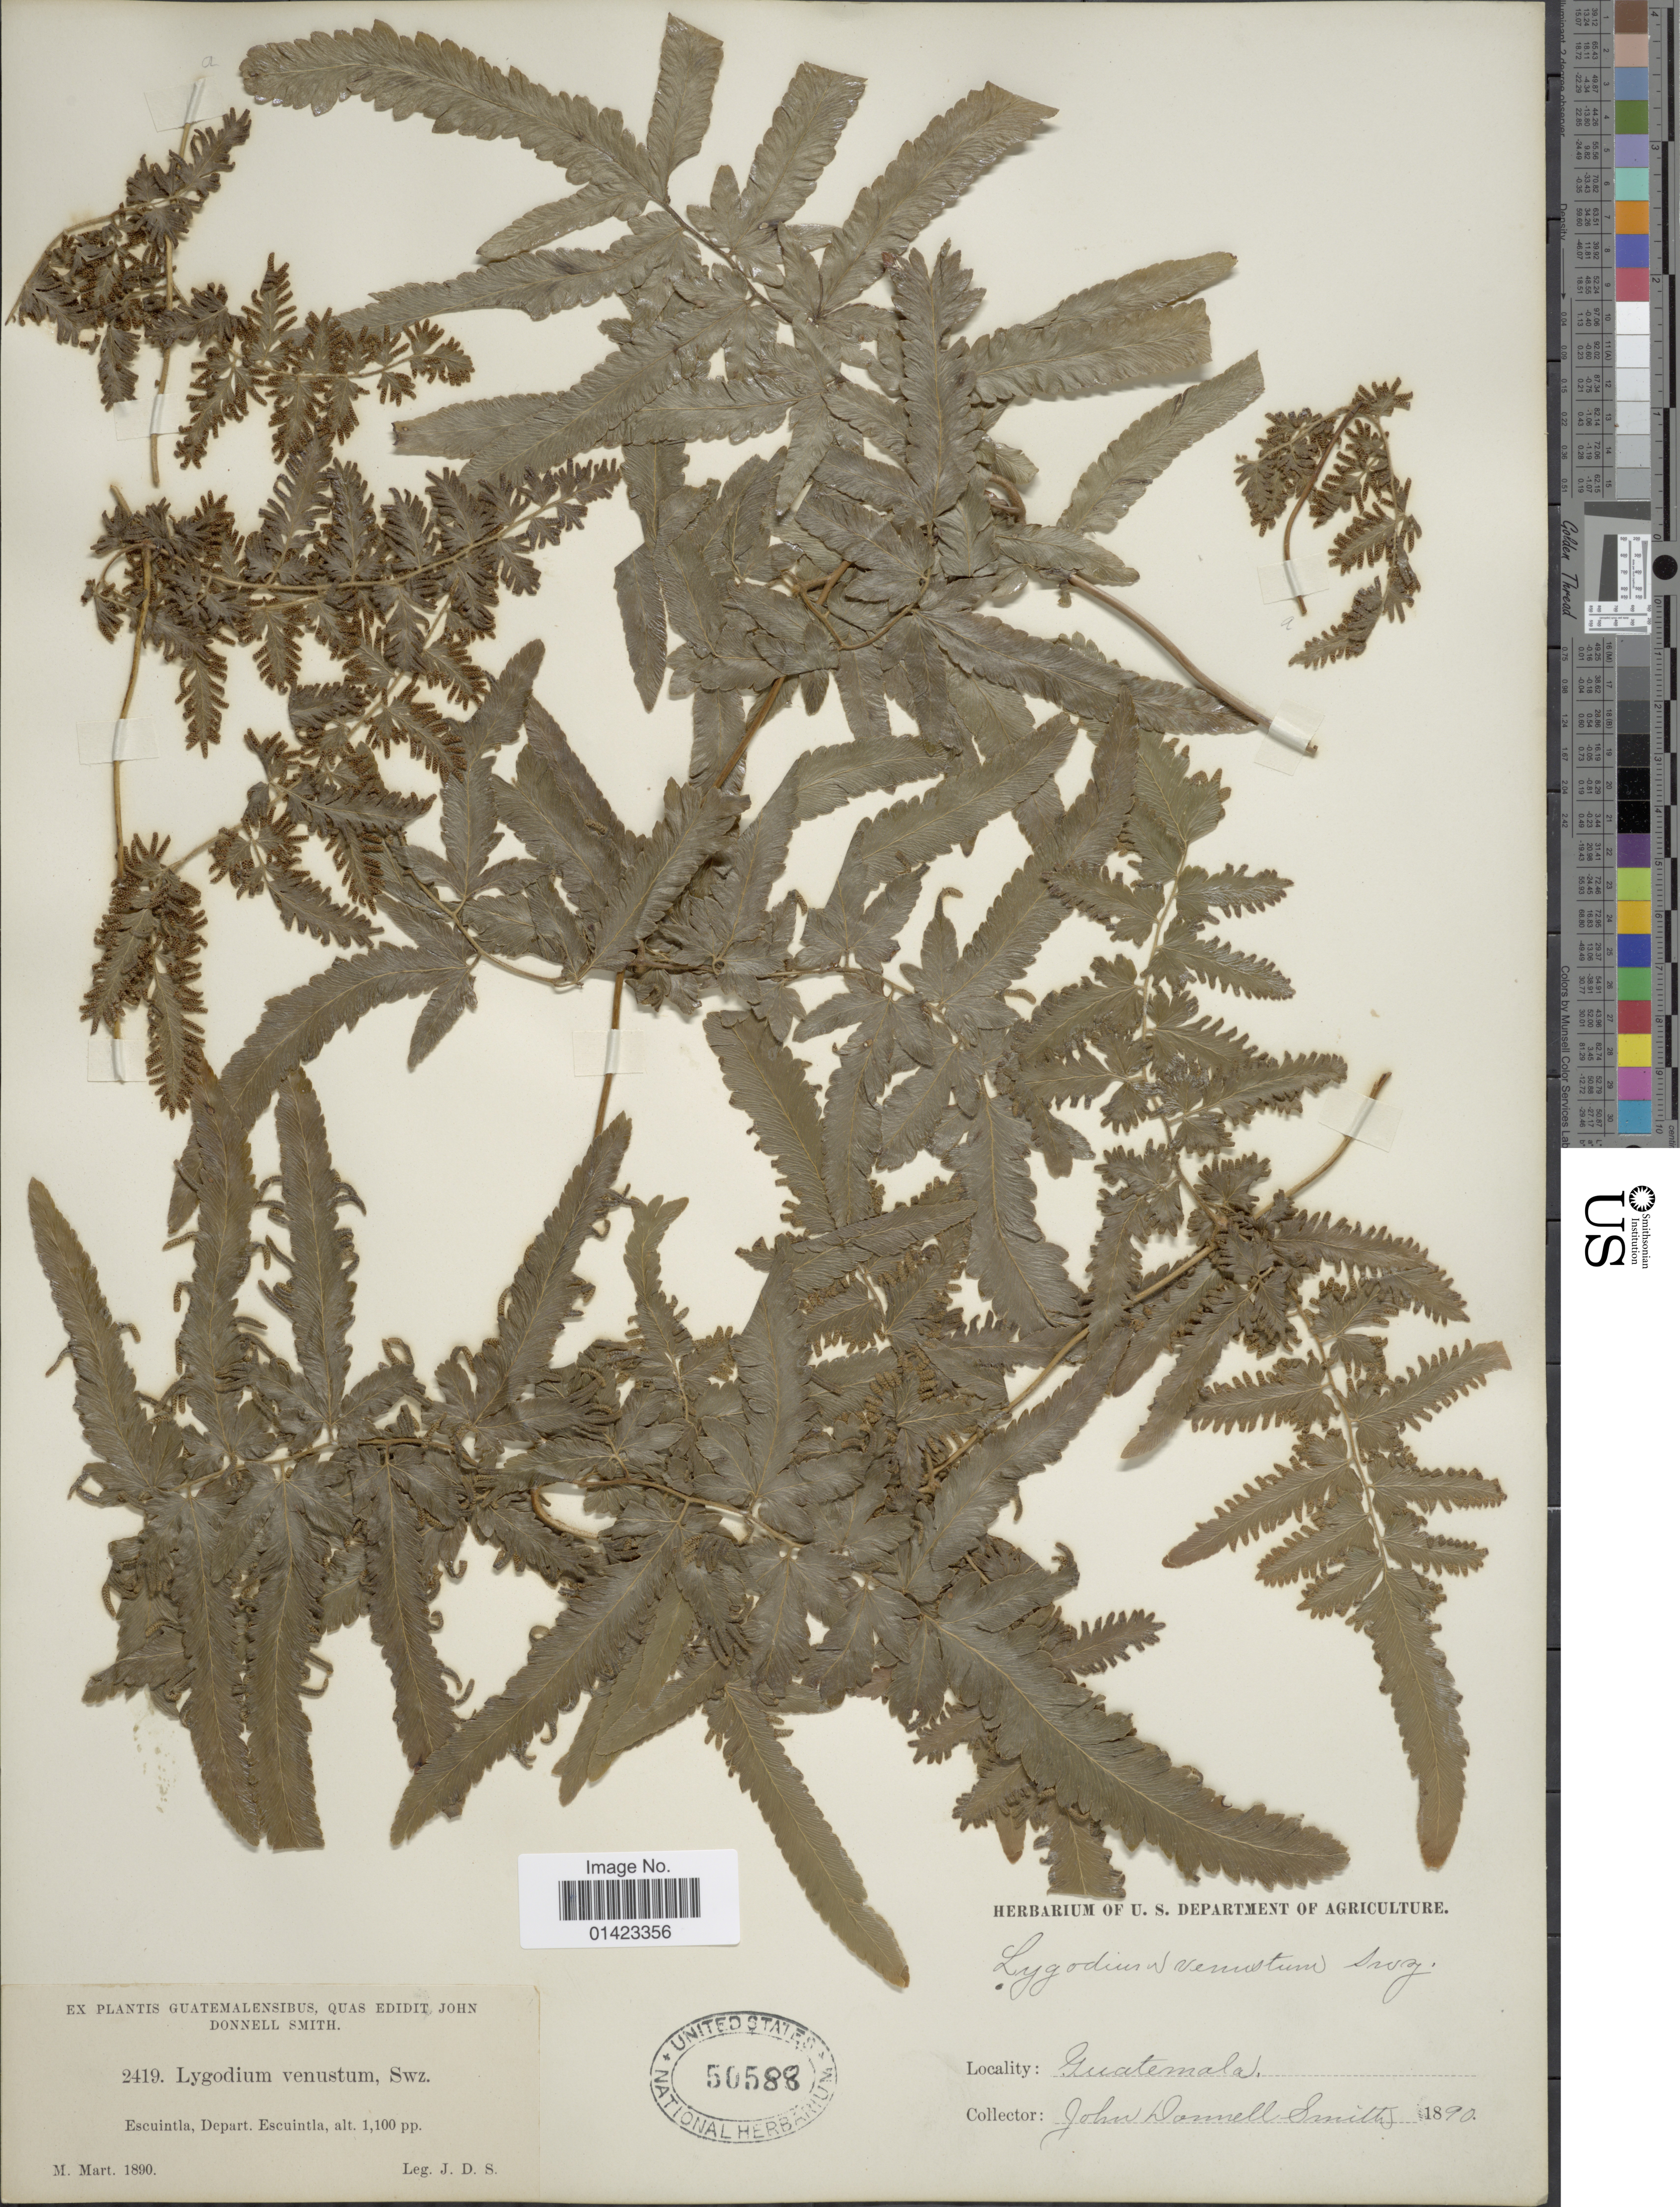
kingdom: Plantae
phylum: Tracheophyta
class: Polypodiopsida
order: Schizaeales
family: Lygodiaceae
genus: Lygodium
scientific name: Lygodium venustum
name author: Sw.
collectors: J. Donnell Smith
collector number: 2419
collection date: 1890-03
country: Guatemala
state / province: Escuintla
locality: Esuintla, Depart. Escuintla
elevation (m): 335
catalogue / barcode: US 50588